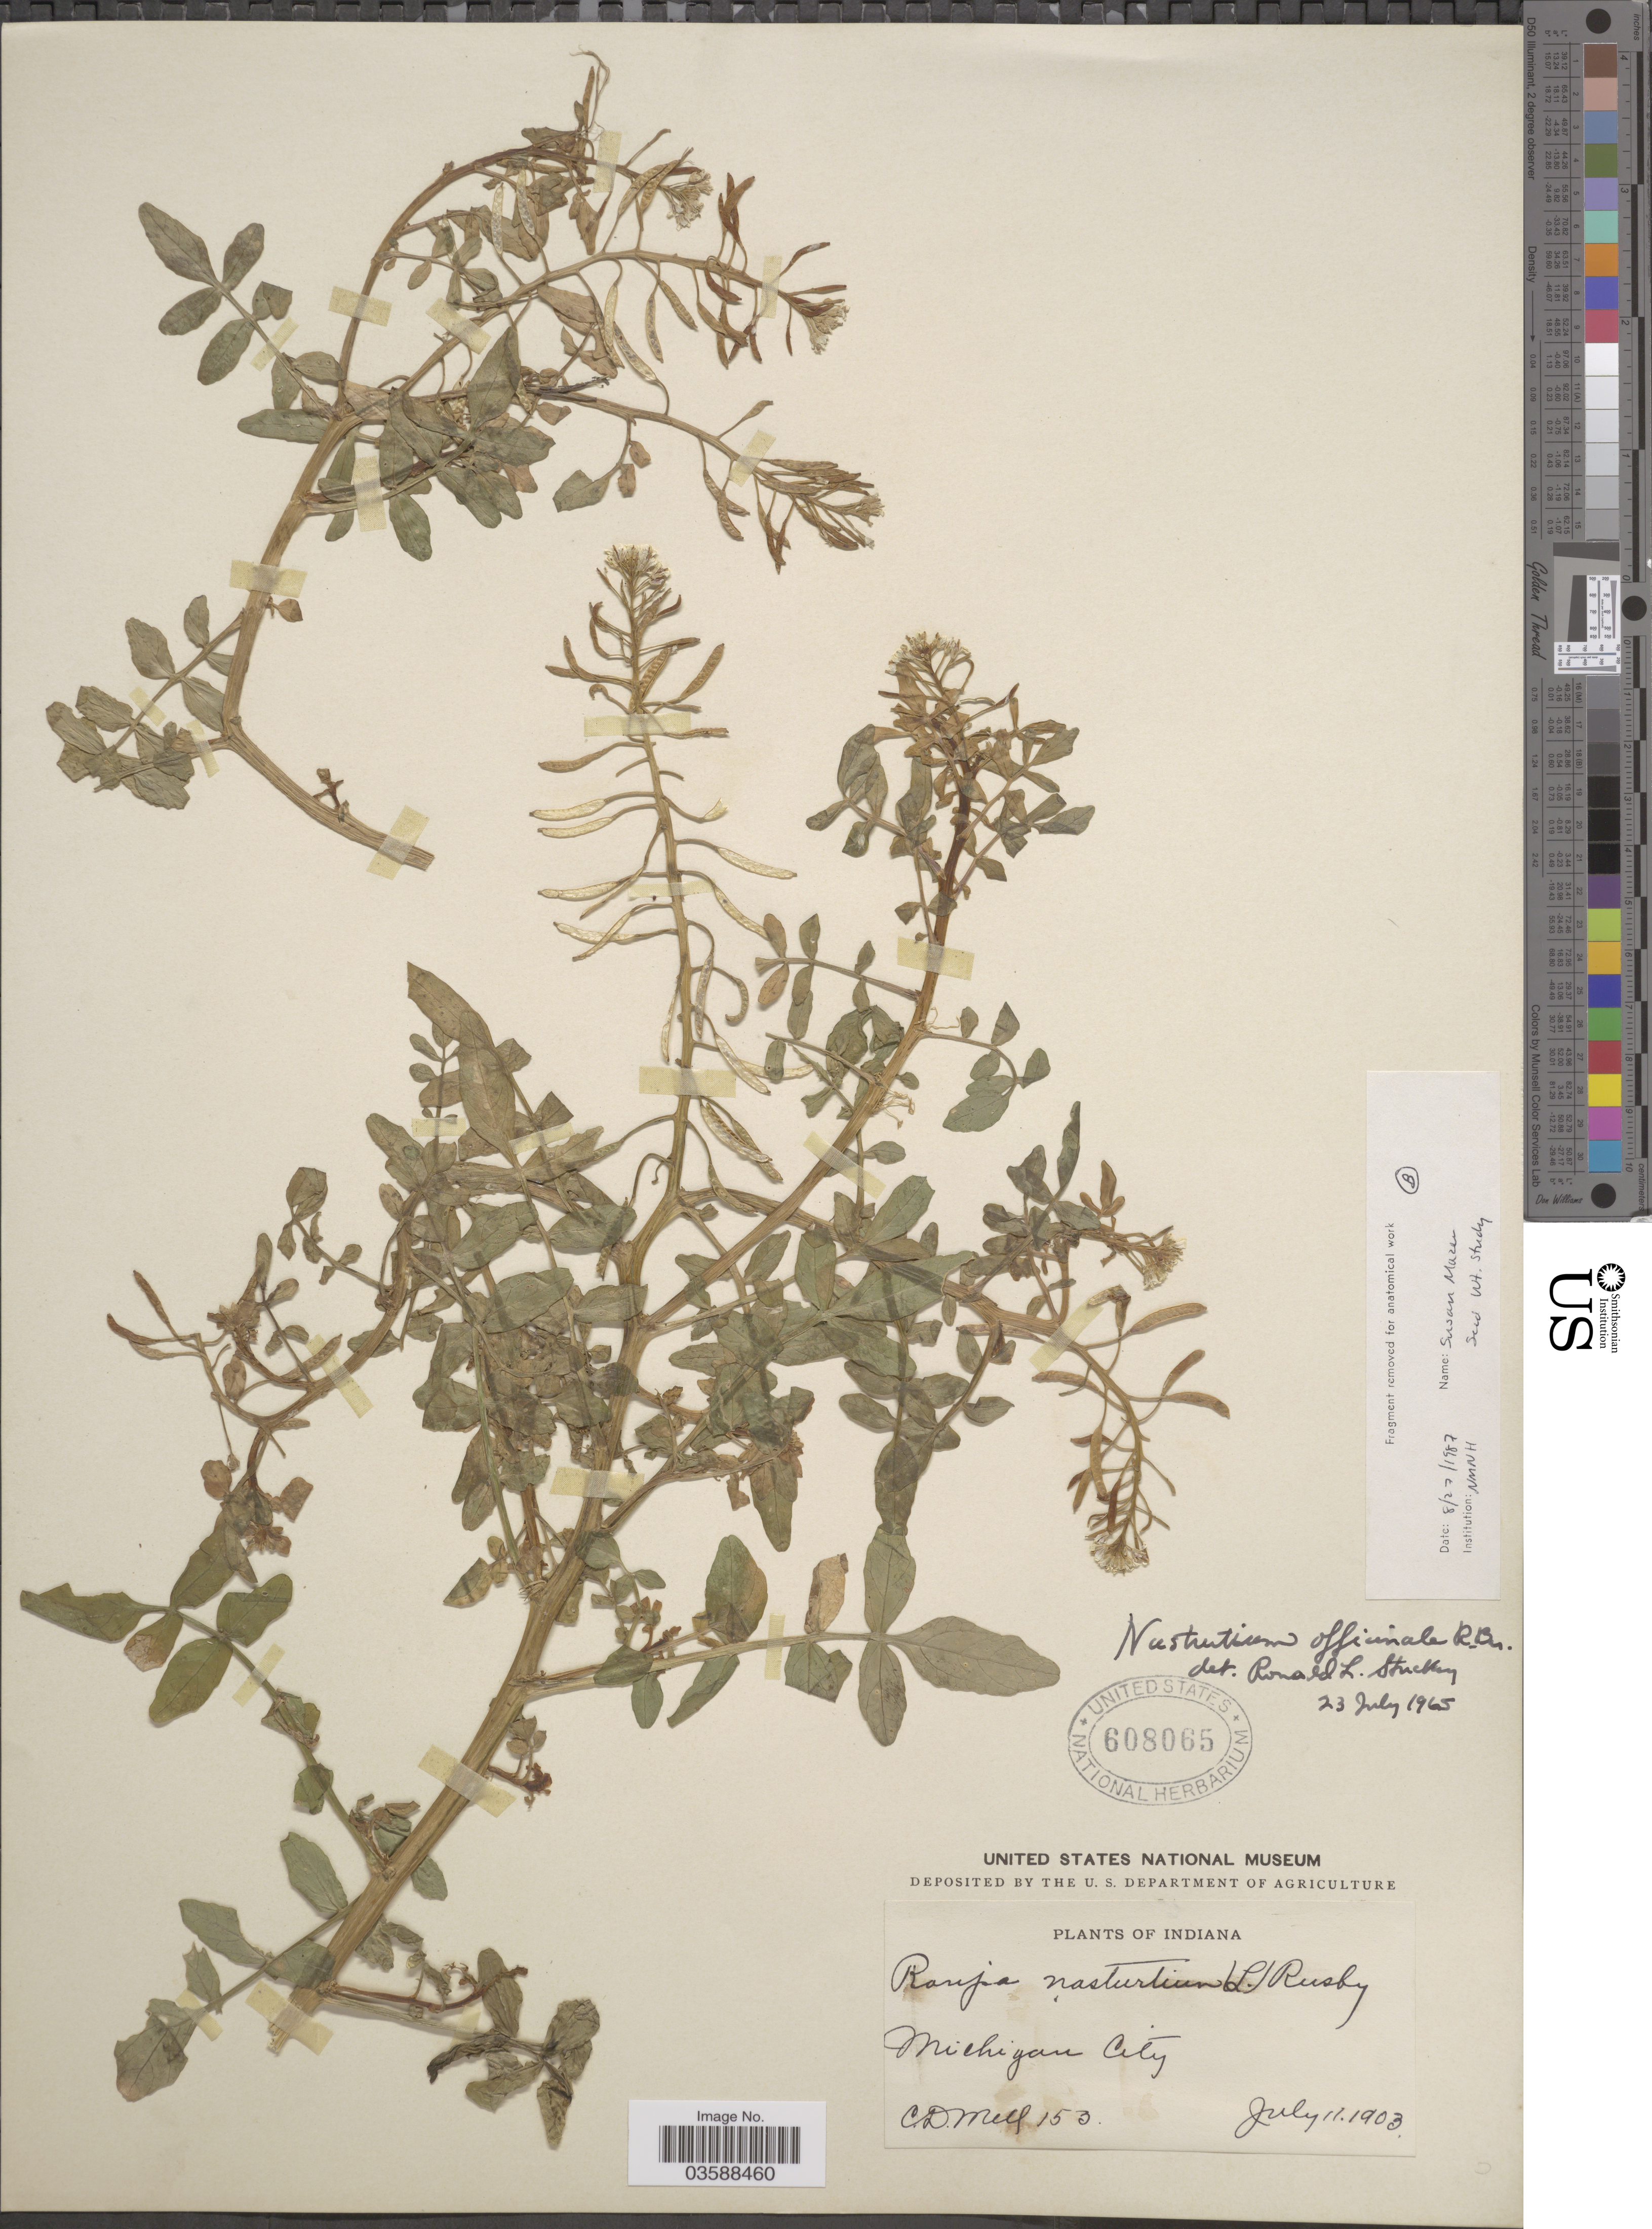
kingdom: Plantae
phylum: Tracheophyta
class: Magnoliopsida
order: Brassicales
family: Brassicaceae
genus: Nasturtium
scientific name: Nasturtium officinale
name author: R. Br.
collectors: C. D. Mell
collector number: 153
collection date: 1903-07-11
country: United States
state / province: Indiana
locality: Michigan City.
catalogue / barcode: US 608065